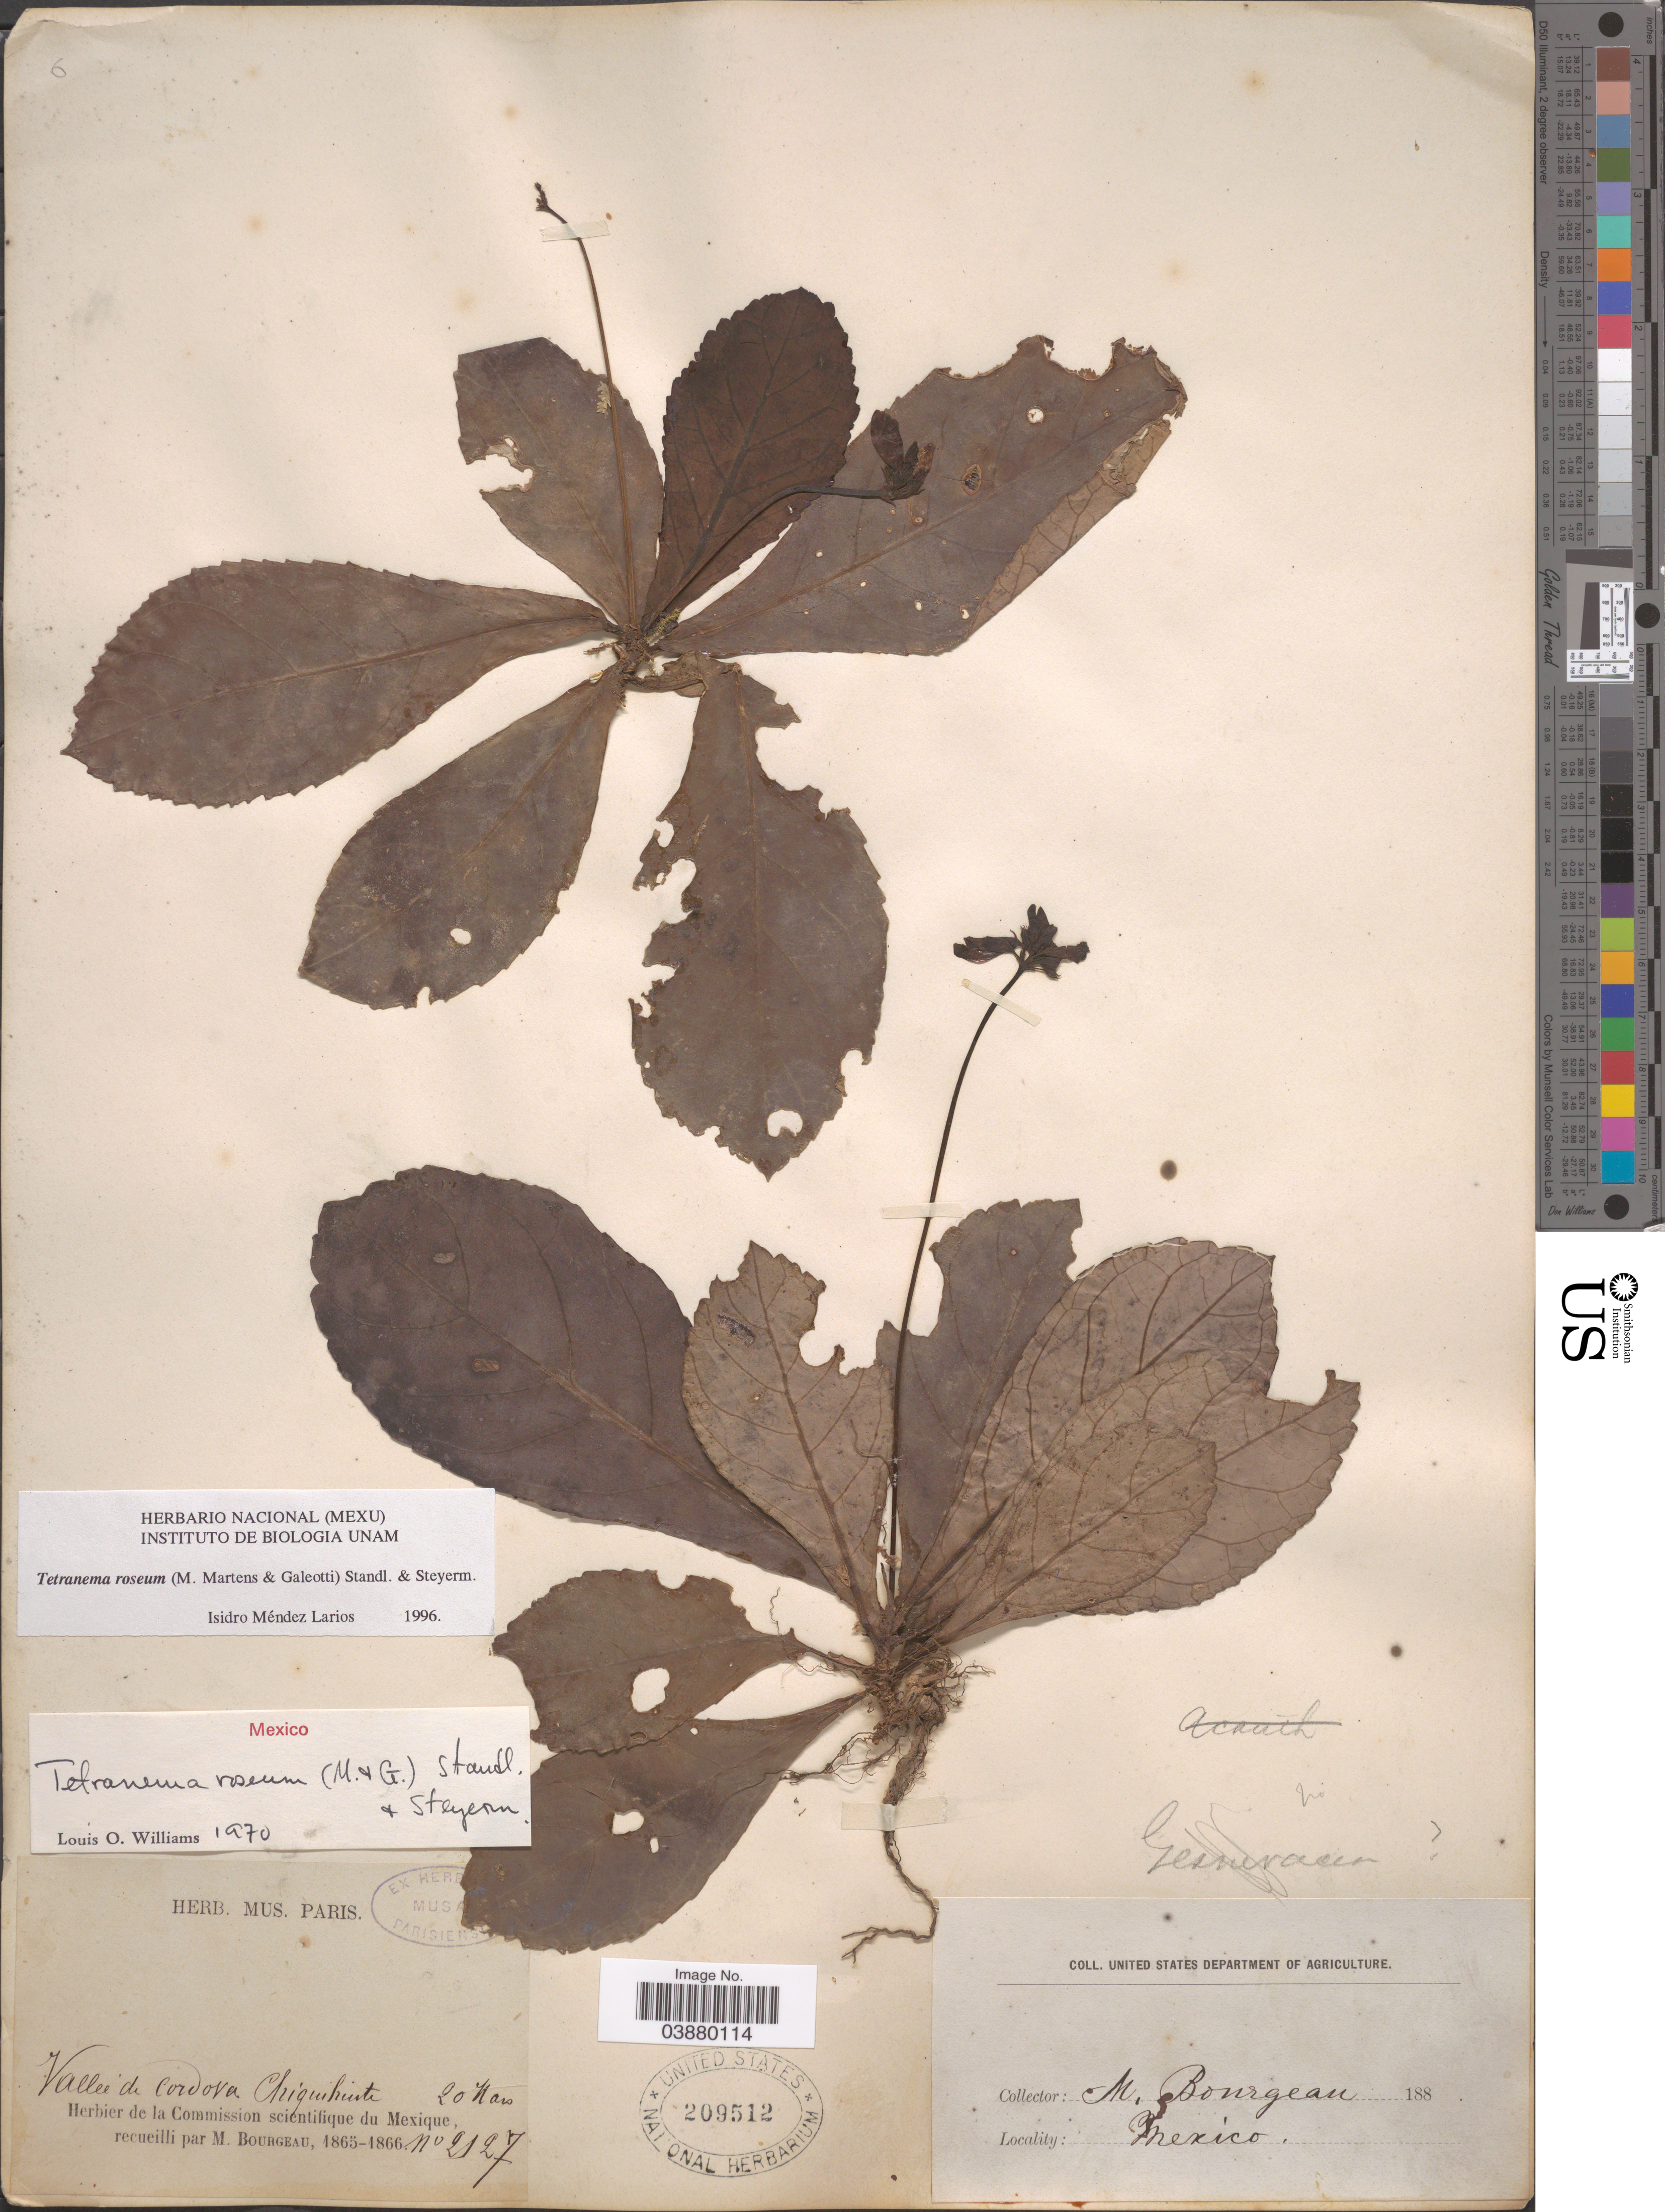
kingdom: Plantae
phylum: Tracheophyta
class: Magnoliopsida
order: Lamiales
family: Plantaginaceae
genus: Tetranema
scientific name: Tetranema roseum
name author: (M. Martens & Galeotti) Standl. & Steyerm.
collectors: M. Bourgeau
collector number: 2127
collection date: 1865-03-20/1866-03-20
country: Mexico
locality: Vallee de Cordova. Chiquihuite.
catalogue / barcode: US 209512